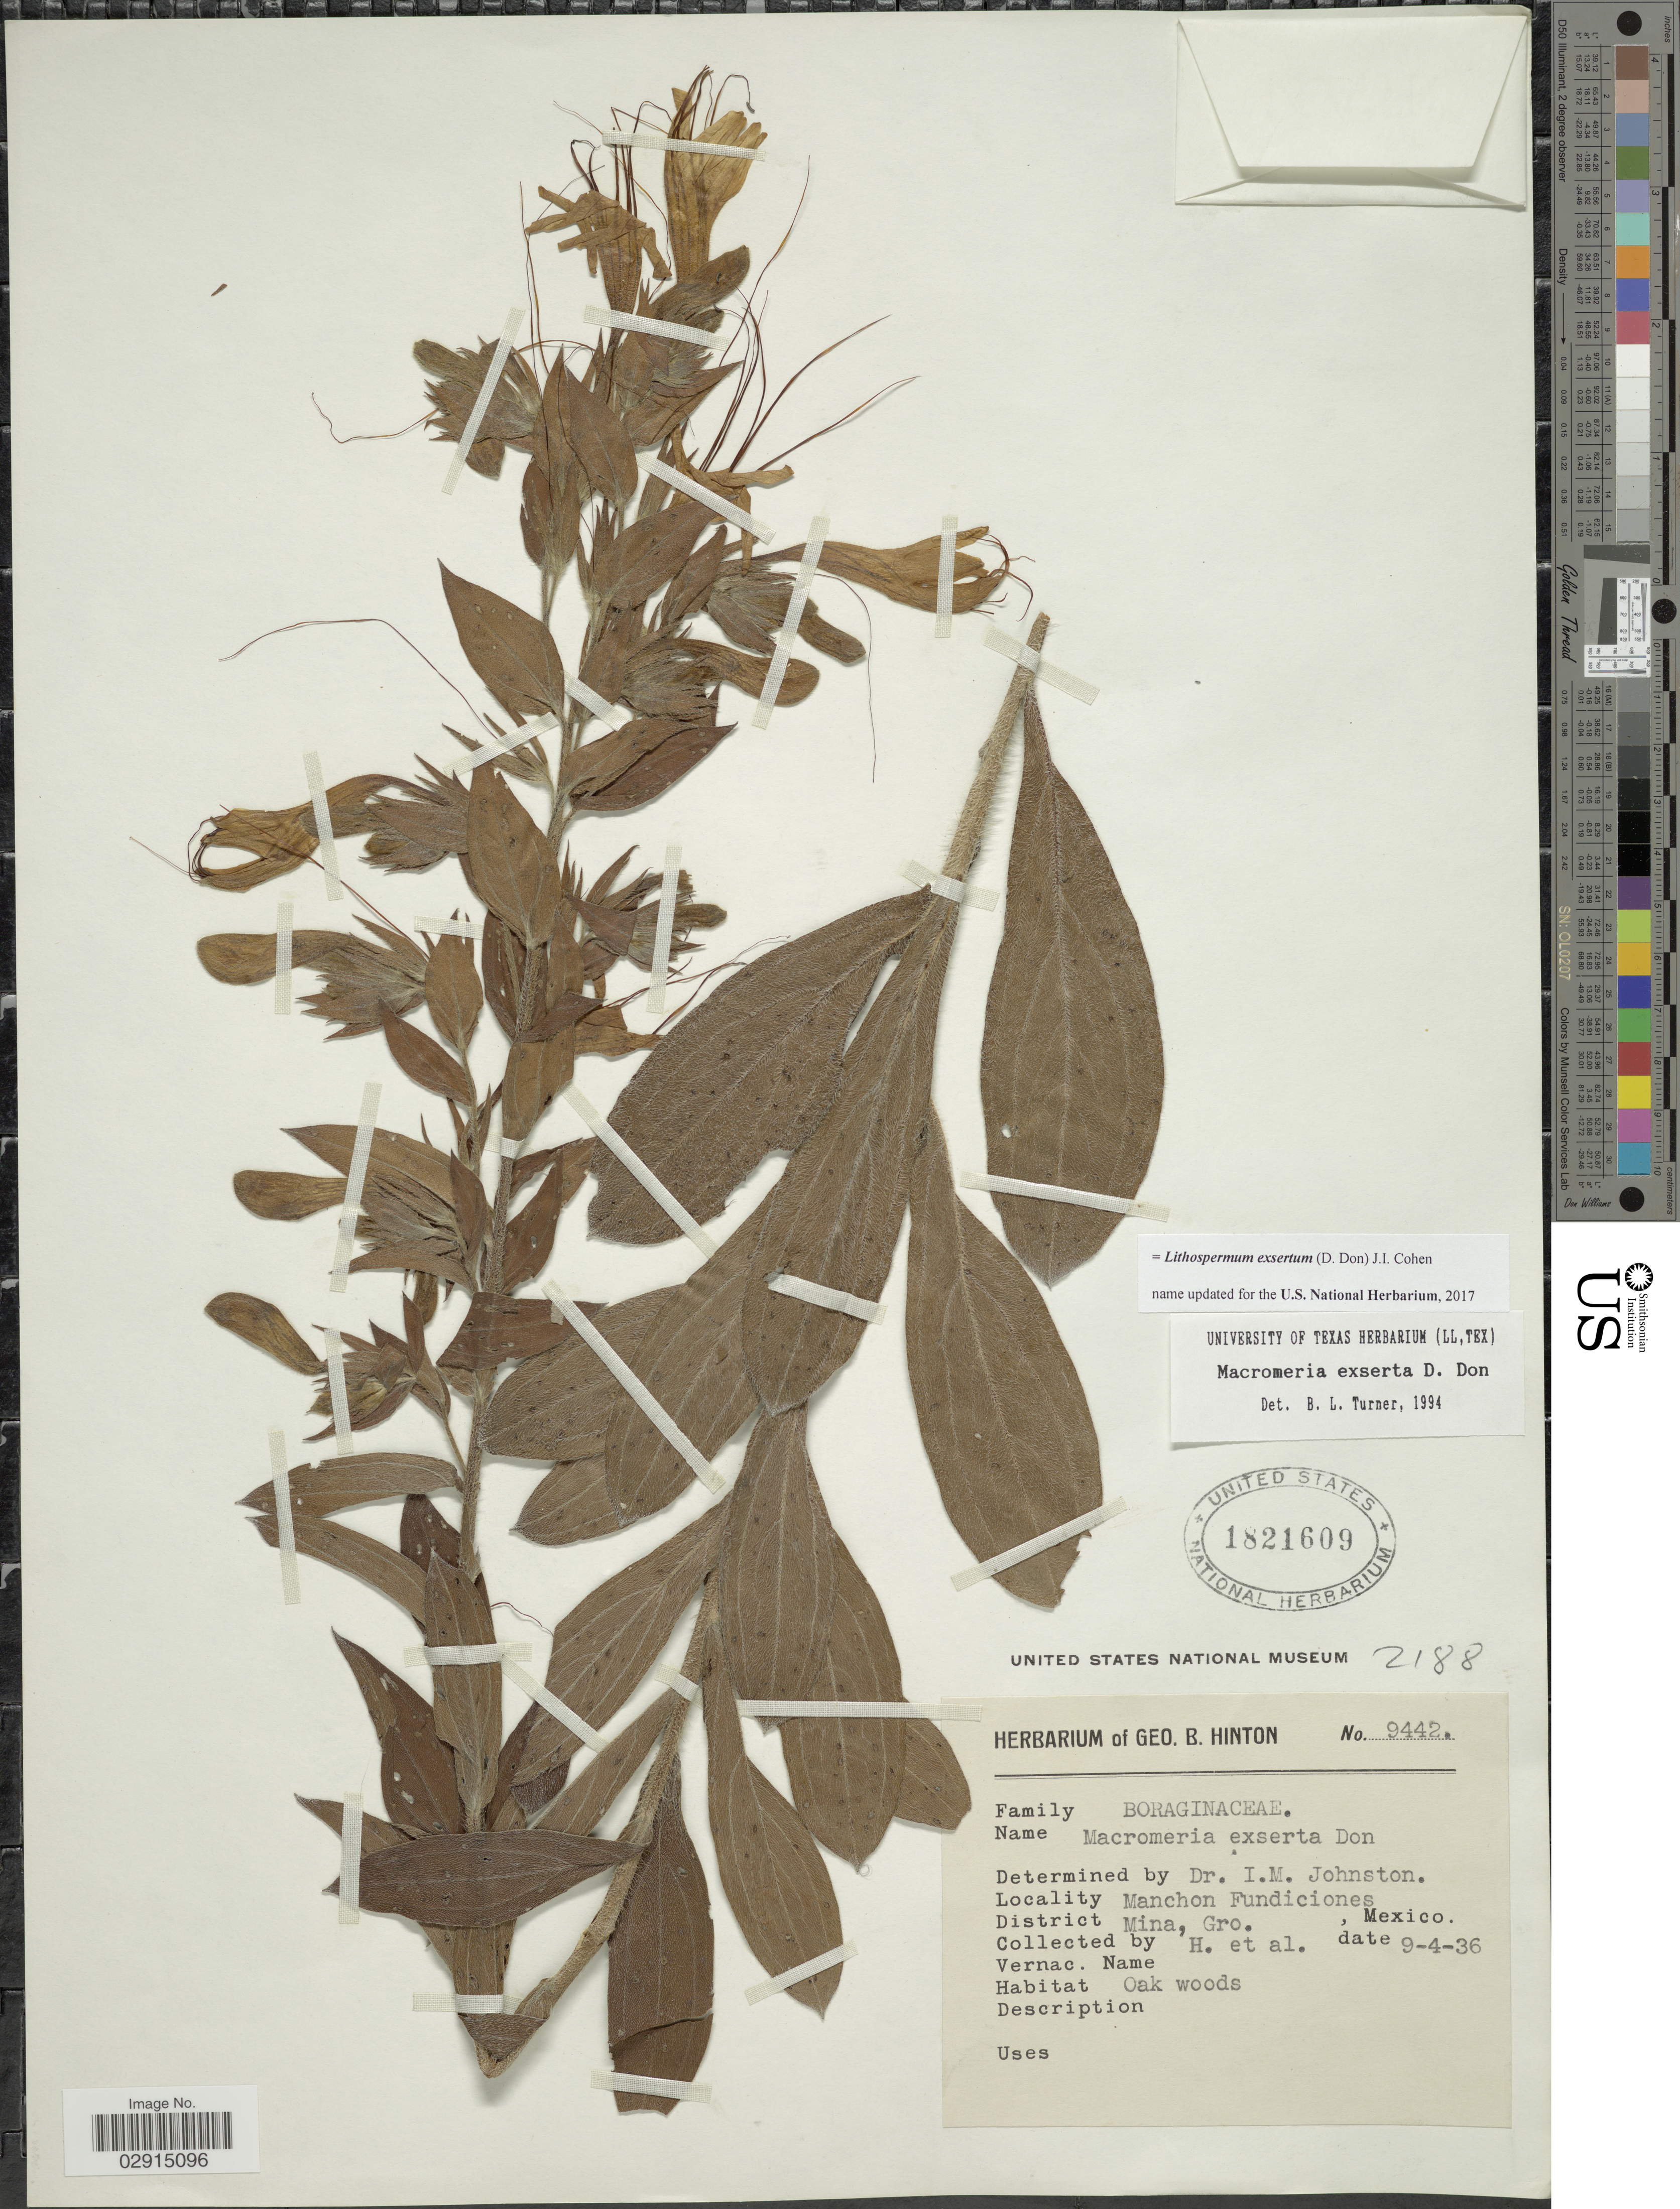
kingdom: Plantae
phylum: Tracheophyta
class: Magnoliopsida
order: Boraginales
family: Boraginaceae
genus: Lithospermum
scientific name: Lithospermum exsertum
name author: (D. Don) Cohen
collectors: G. B. Hinton & et al.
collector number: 9442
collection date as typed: Transcribed d/m/y: 9/4/36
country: Mexico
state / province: Guerrero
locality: Manchon Fundiciones, District Mina, Gro.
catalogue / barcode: US 1821609